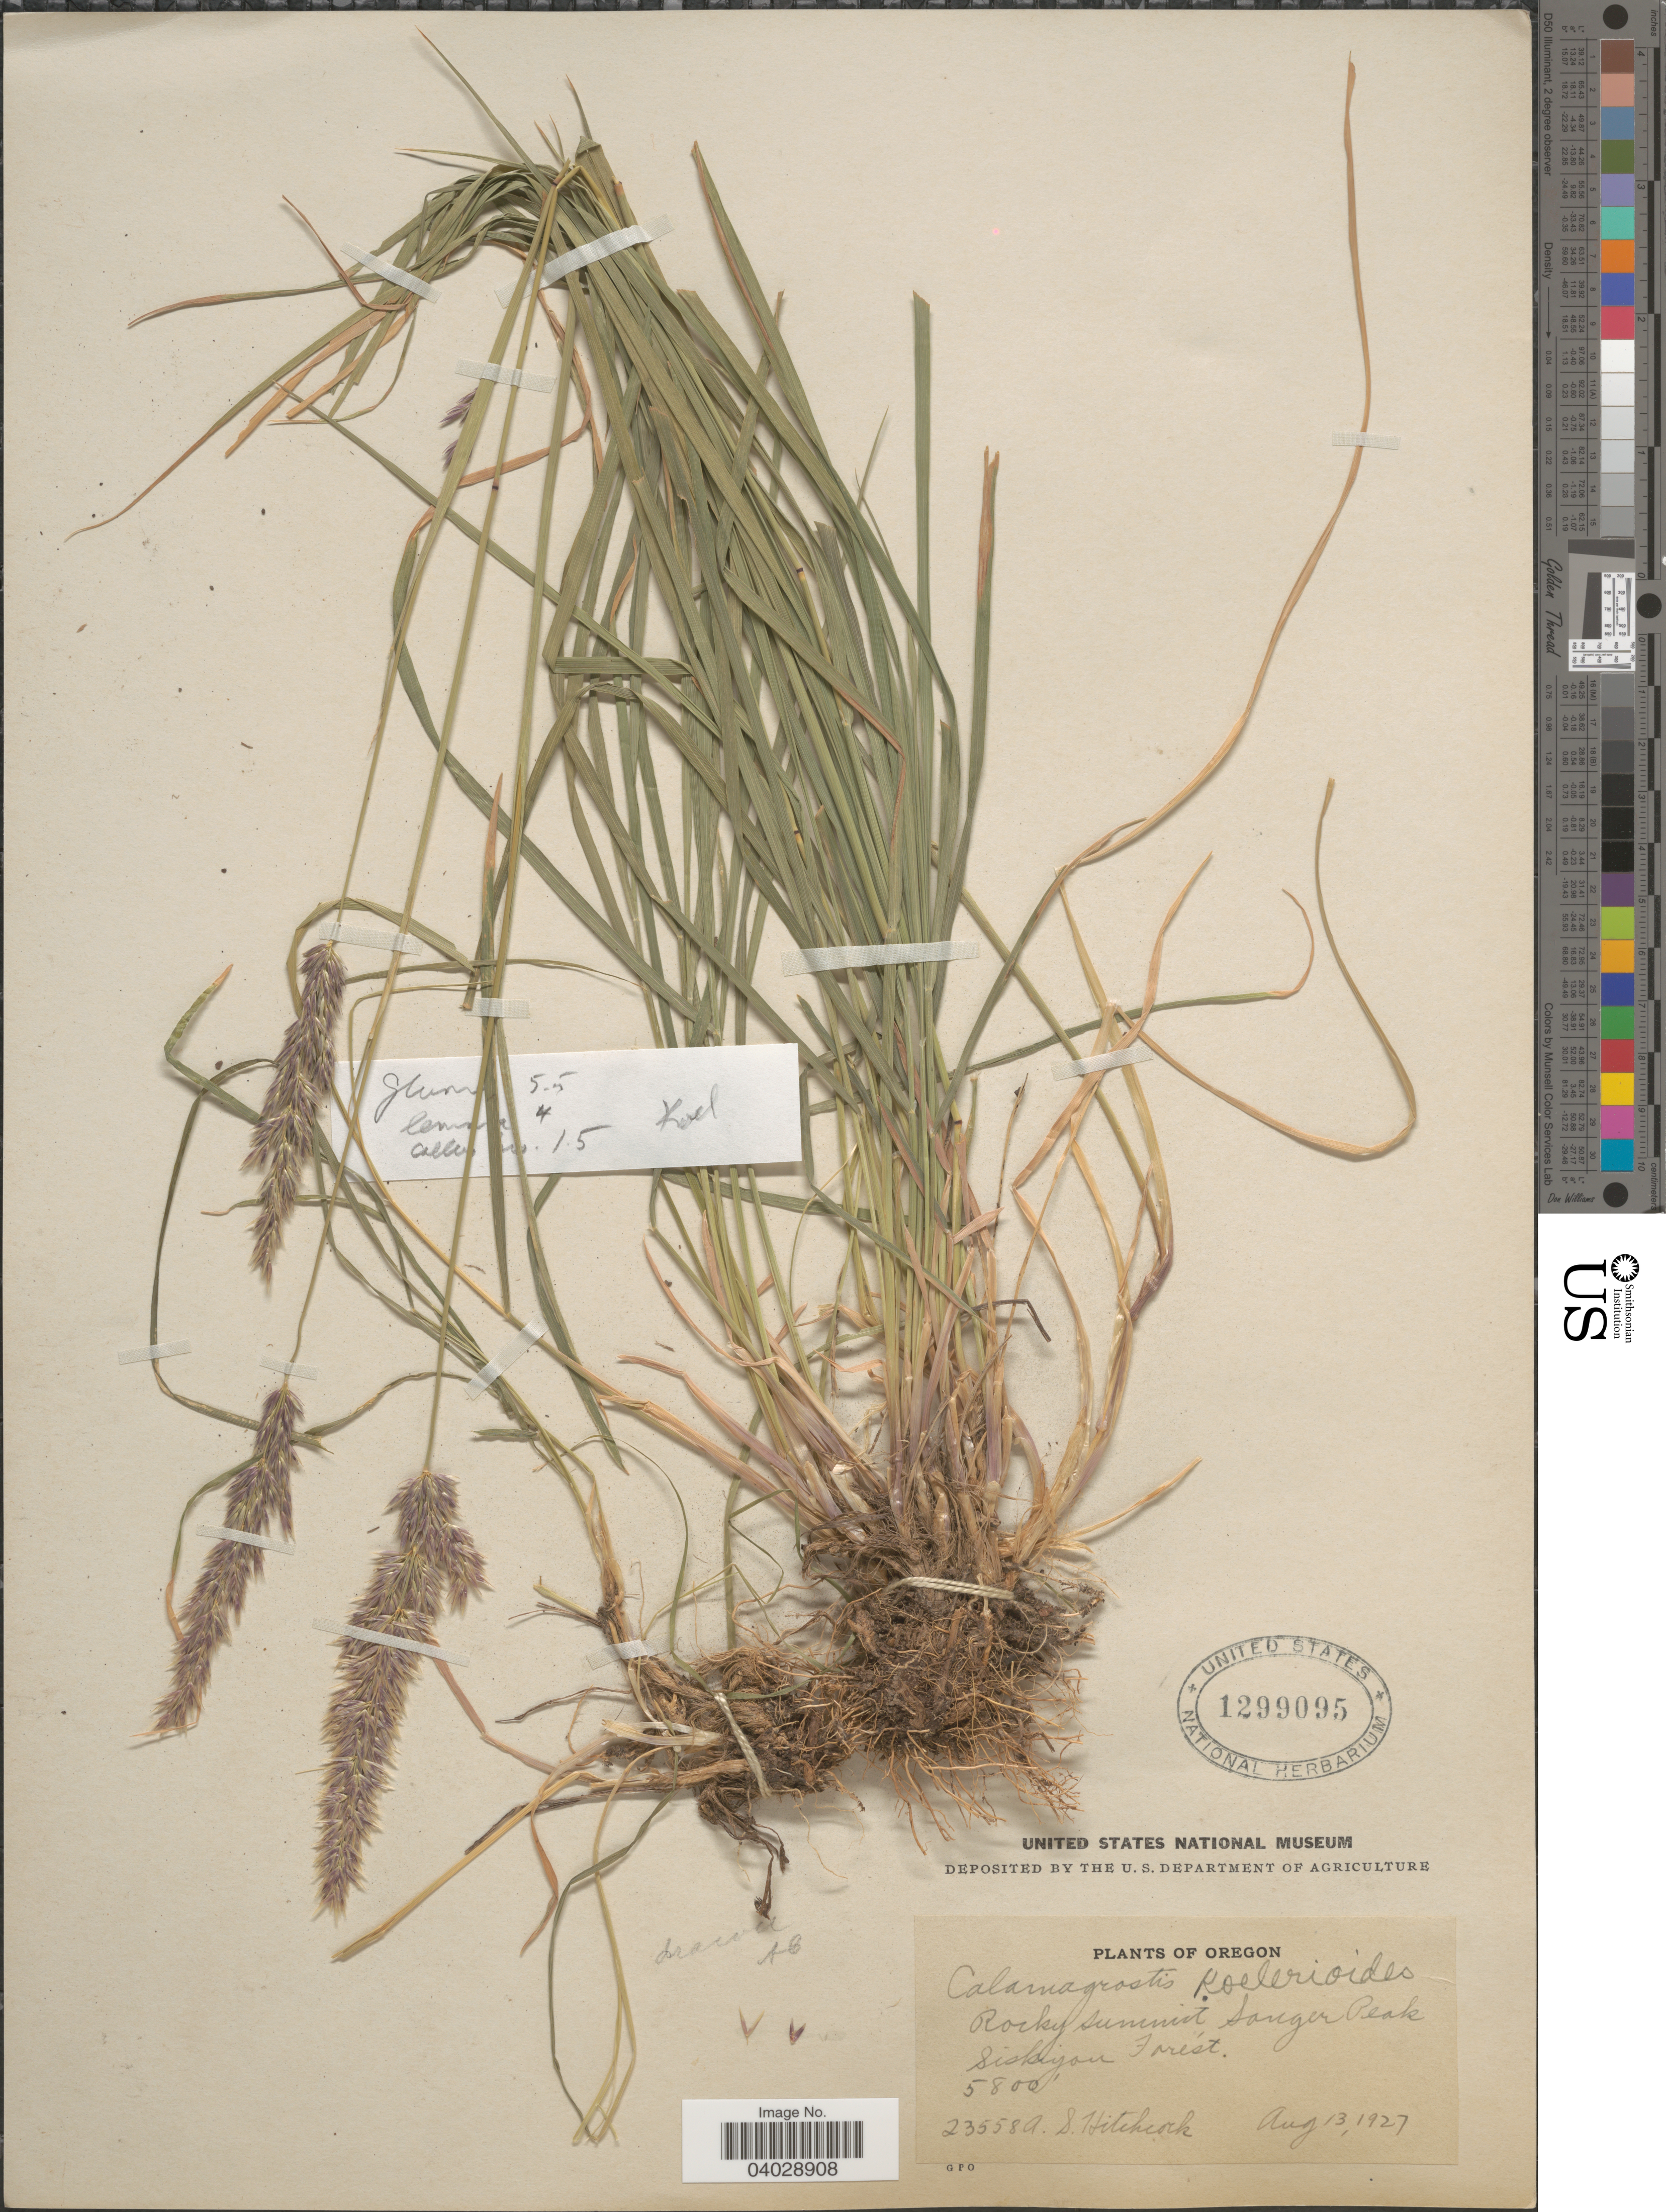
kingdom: Plantae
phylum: Tracheophyta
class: Liliopsida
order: Poales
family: Poaceae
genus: Calamagrostis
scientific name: Calamagrostis koelerioides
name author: Vasey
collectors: A. S. Hitchcock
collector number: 23558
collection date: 1927-08-13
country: United States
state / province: Oregon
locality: Rocky summit, Sanger Peak. Siskiyou Forest.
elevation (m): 1768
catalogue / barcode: US 1299095